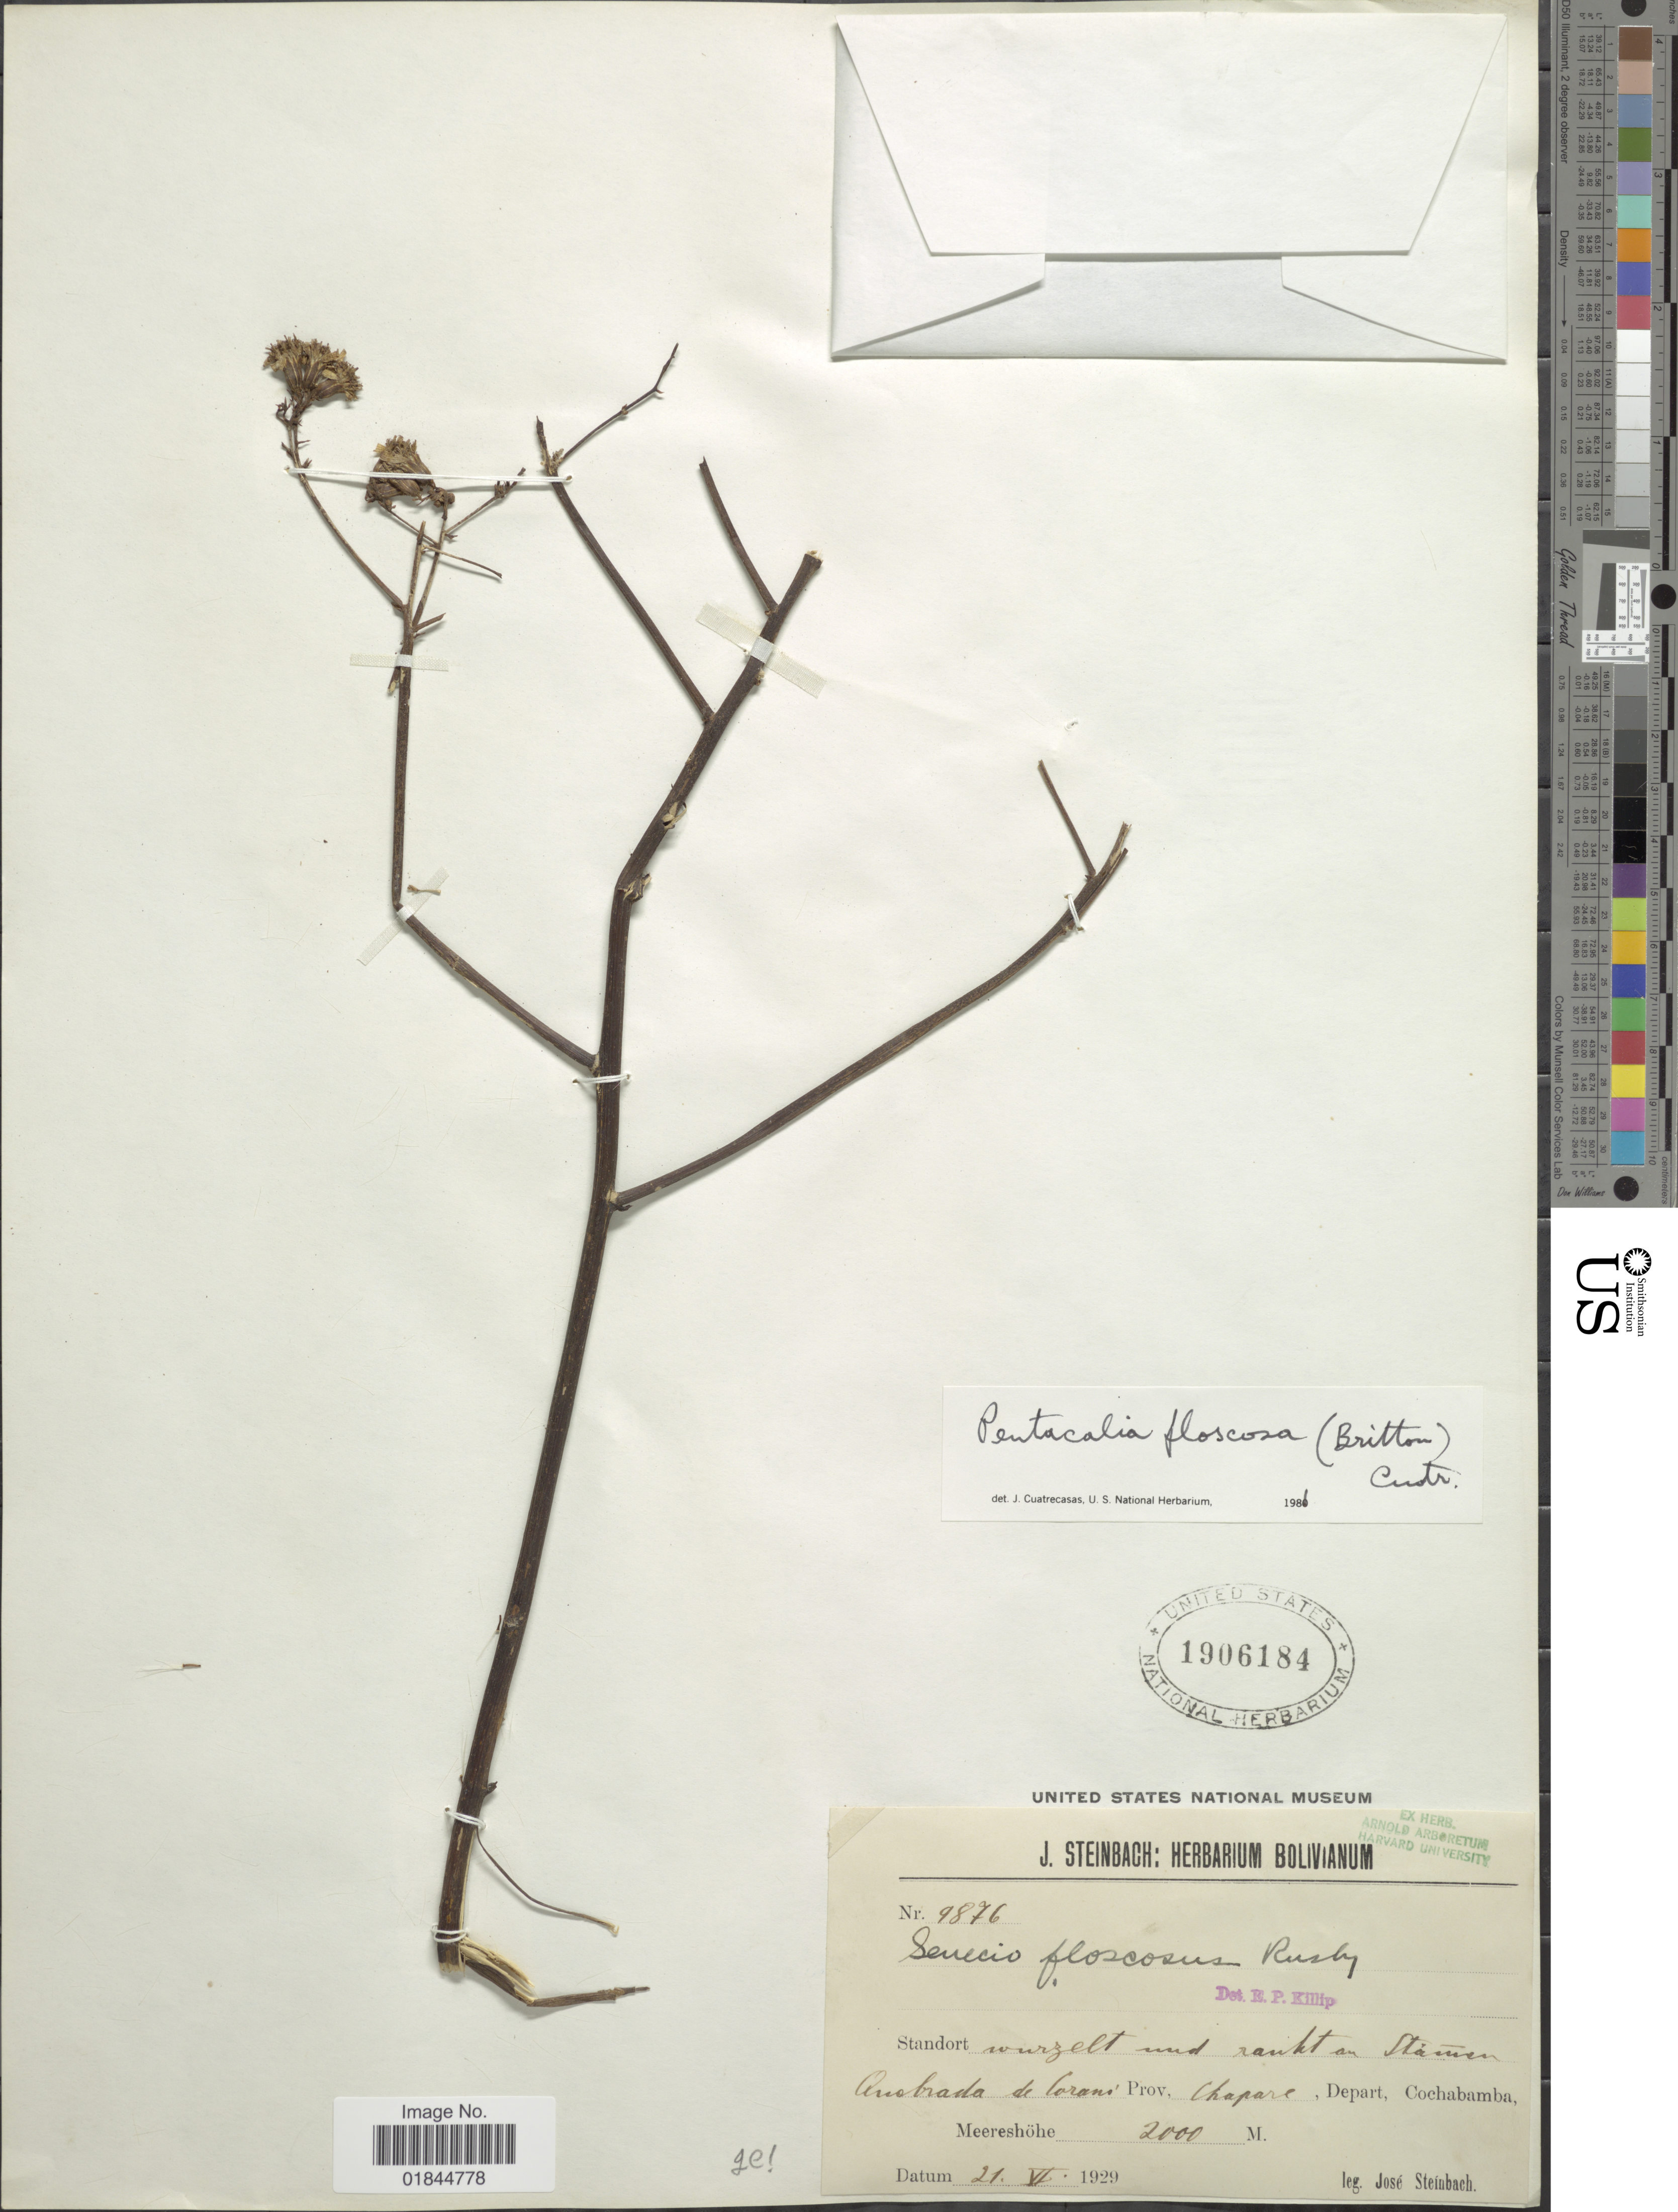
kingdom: Plantae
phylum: Tracheophyta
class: Magnoliopsida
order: Asterales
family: Asteraceae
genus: Pentacalia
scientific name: Pentacalia floccosa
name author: (Britton) Cuatrec.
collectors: J. Steinbach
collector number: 9876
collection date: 1929-04-21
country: Bolivia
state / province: Cochabamba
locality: Standort wurzelt und rankt en Stammen Onobrada de Corani. Prov. Chapare, Depart, Cochabamba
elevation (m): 2000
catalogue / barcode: US 1906184